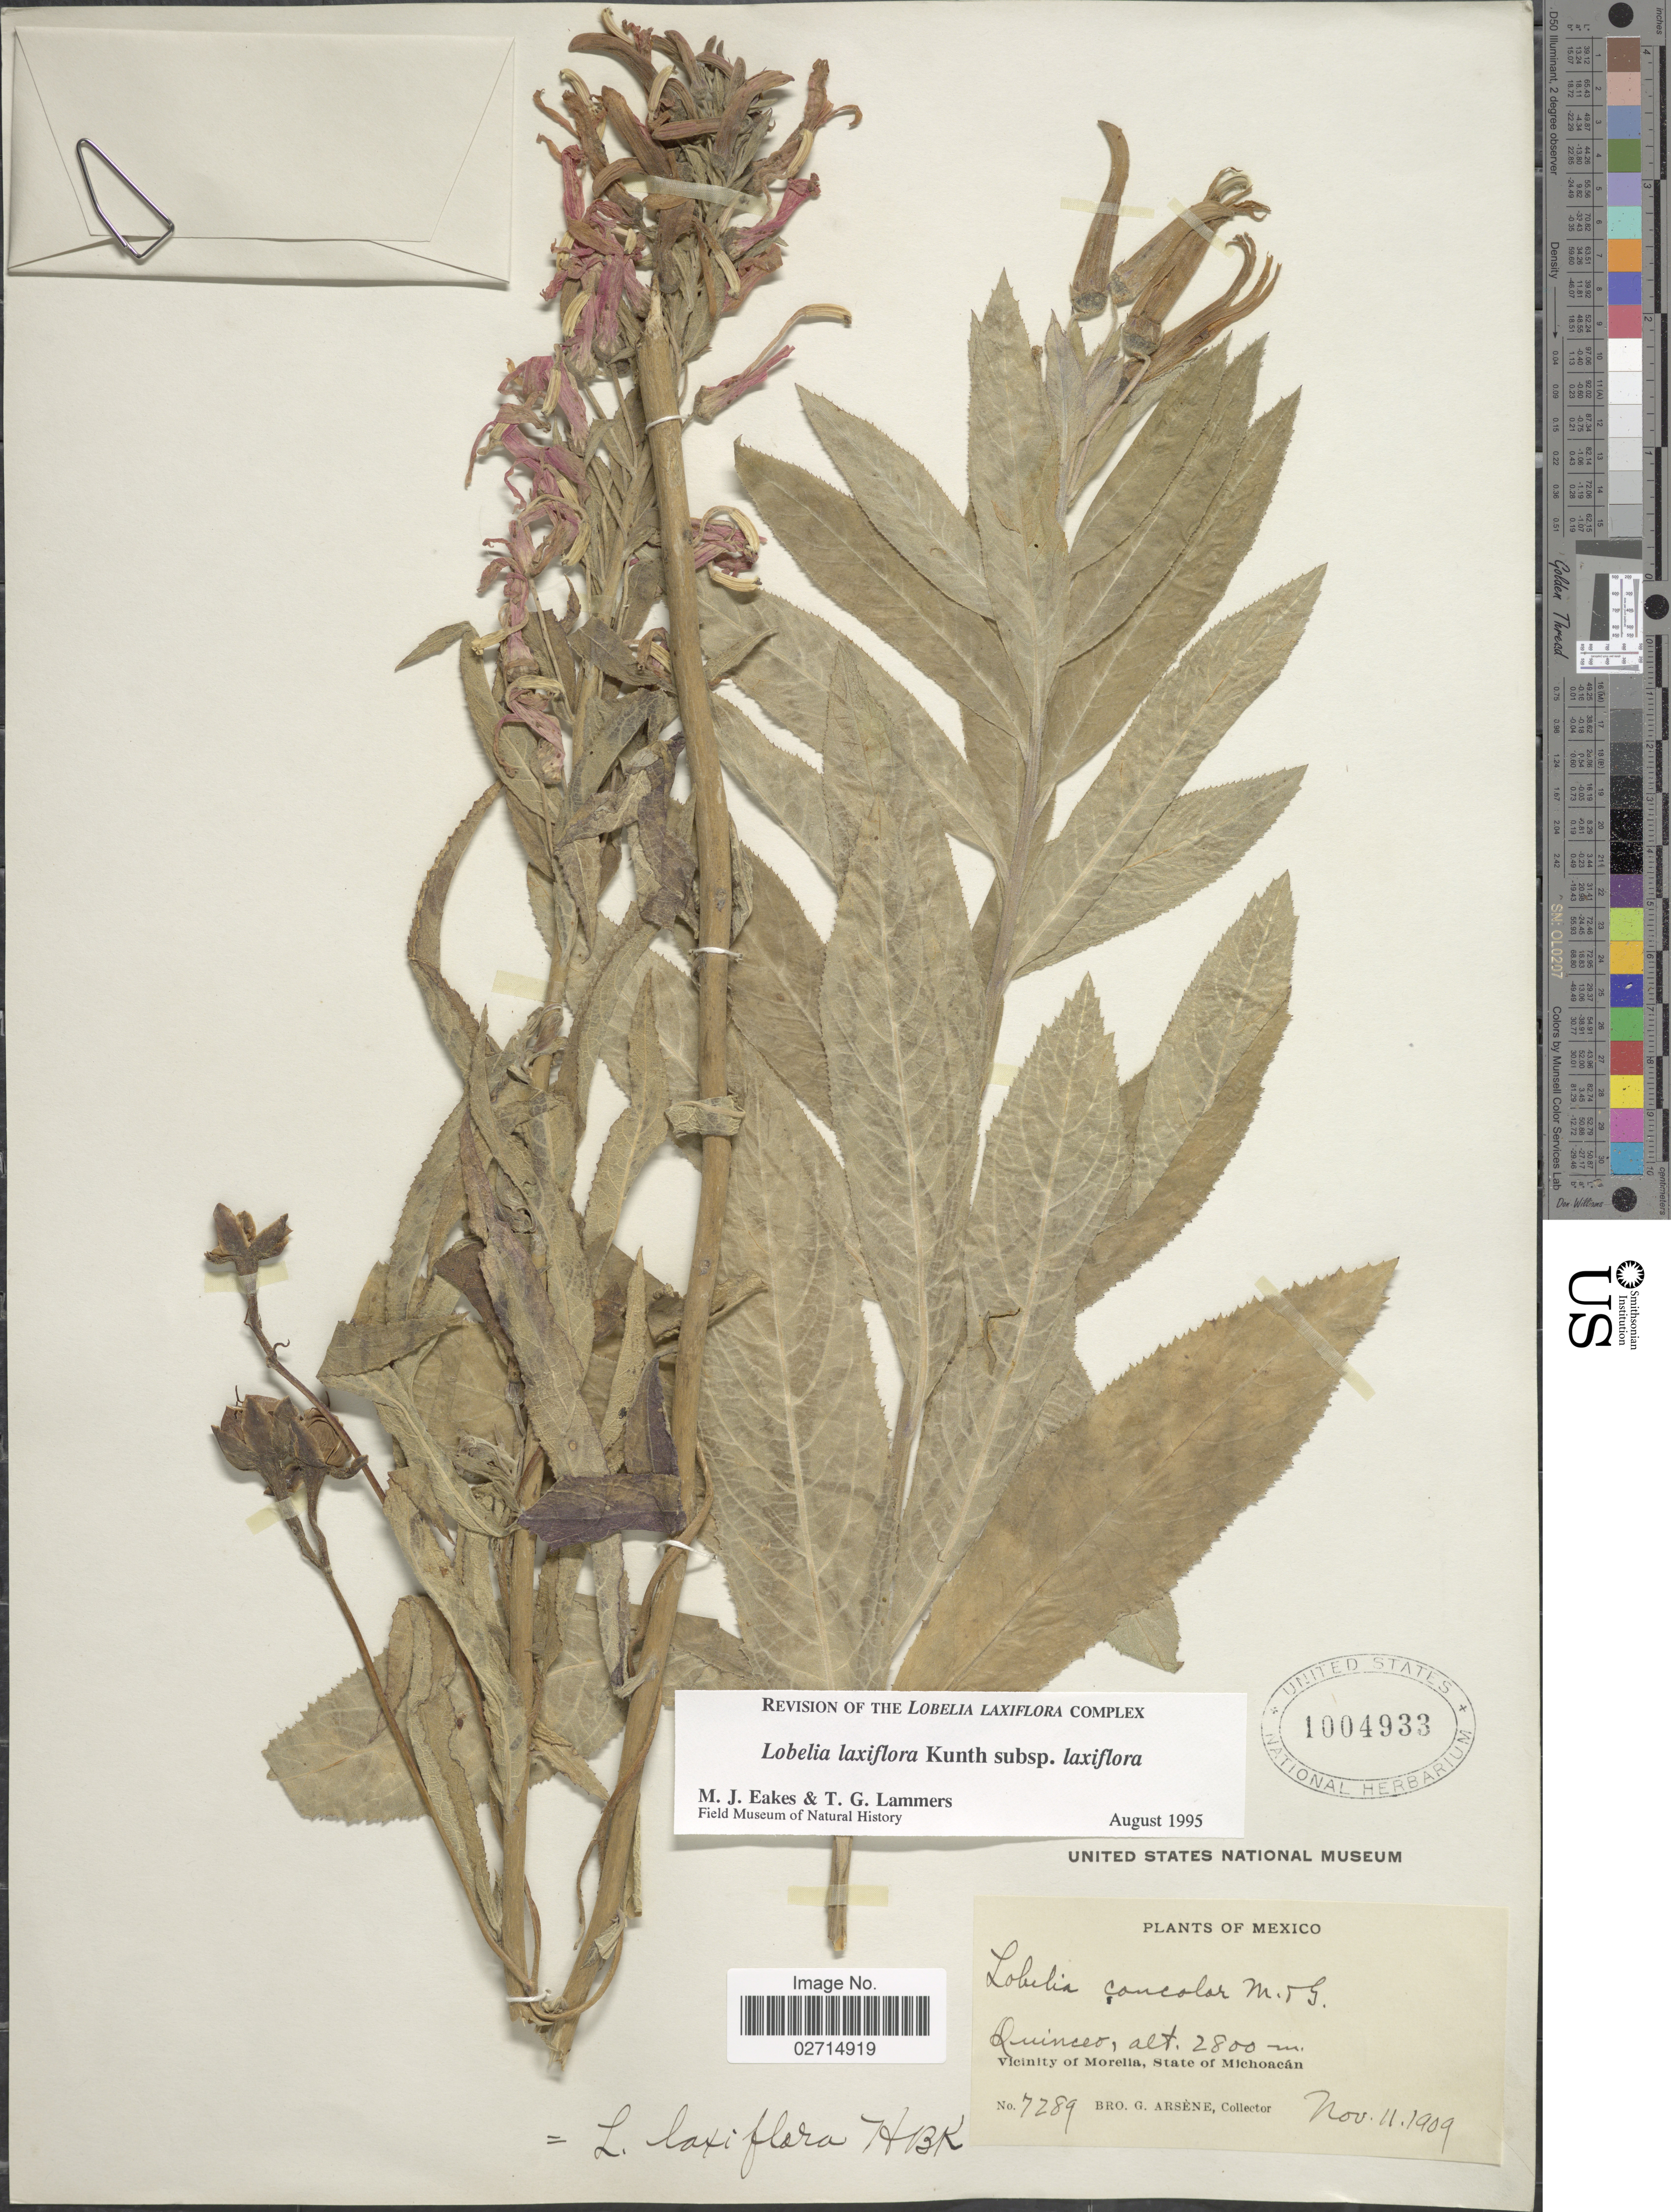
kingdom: Plantae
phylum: Tracheophyta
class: Magnoliopsida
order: Asterales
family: Campanulaceae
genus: Lobelia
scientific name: Lobelia laxiflora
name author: Kunth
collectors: Bro. G. Arsène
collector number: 7289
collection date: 1909-11-11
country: Mexico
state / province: Michoacán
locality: Quinceo, Vicinity of Morelia, State of Michoacan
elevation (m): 2800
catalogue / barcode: US 1004933